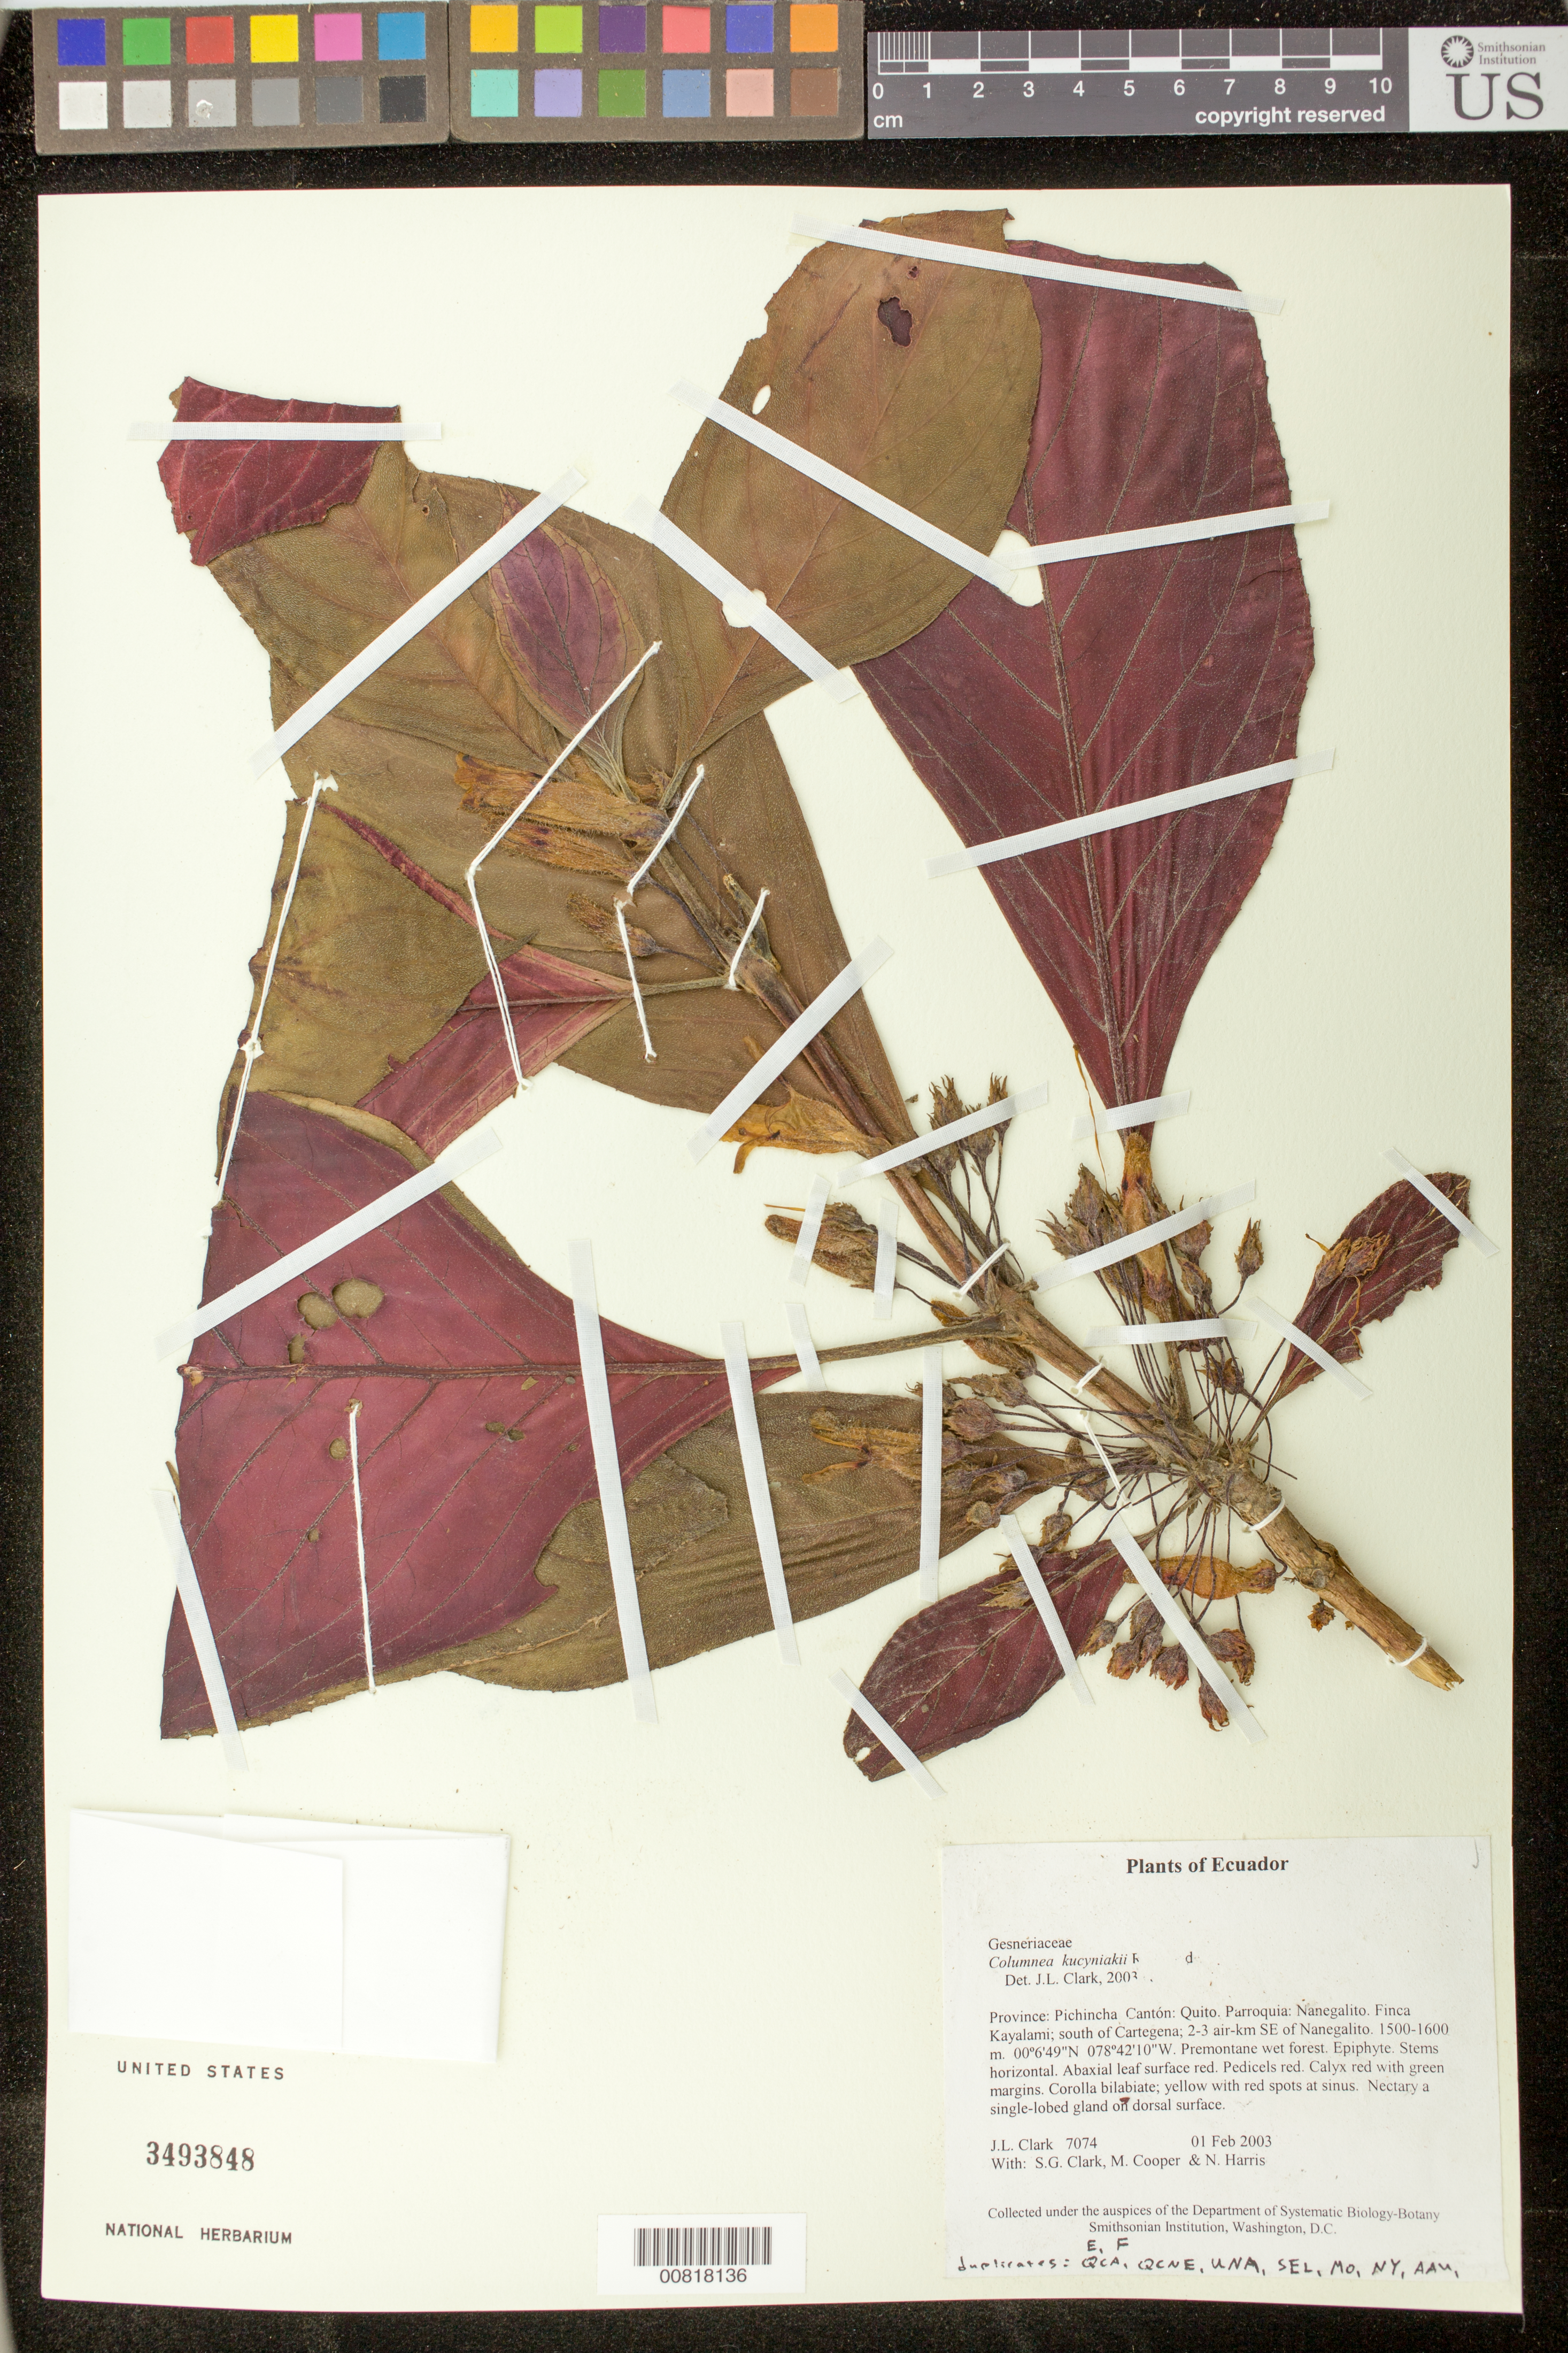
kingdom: Plantae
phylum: Tracheophyta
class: Magnoliopsida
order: Lamiales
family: Gesneriaceae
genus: Columnea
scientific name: Columnea kucyniakii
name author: Raymond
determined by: Clark, J. L., (SEL), The Marie Selby Botanical Garden (UNITED STATES)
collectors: J. L. Clark, S. G. Clark, M. Cooper & N. Harris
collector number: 7074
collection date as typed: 01 Feb 2003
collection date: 2003-02-01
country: Ecuador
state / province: Pichincha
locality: Quito. Parroquia: Nanegalito. Finca Kayalami; south of Cartegena; 2-3 air-km SE of Nanegalito.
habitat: Premontane wet forest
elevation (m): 1500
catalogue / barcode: US 3493848